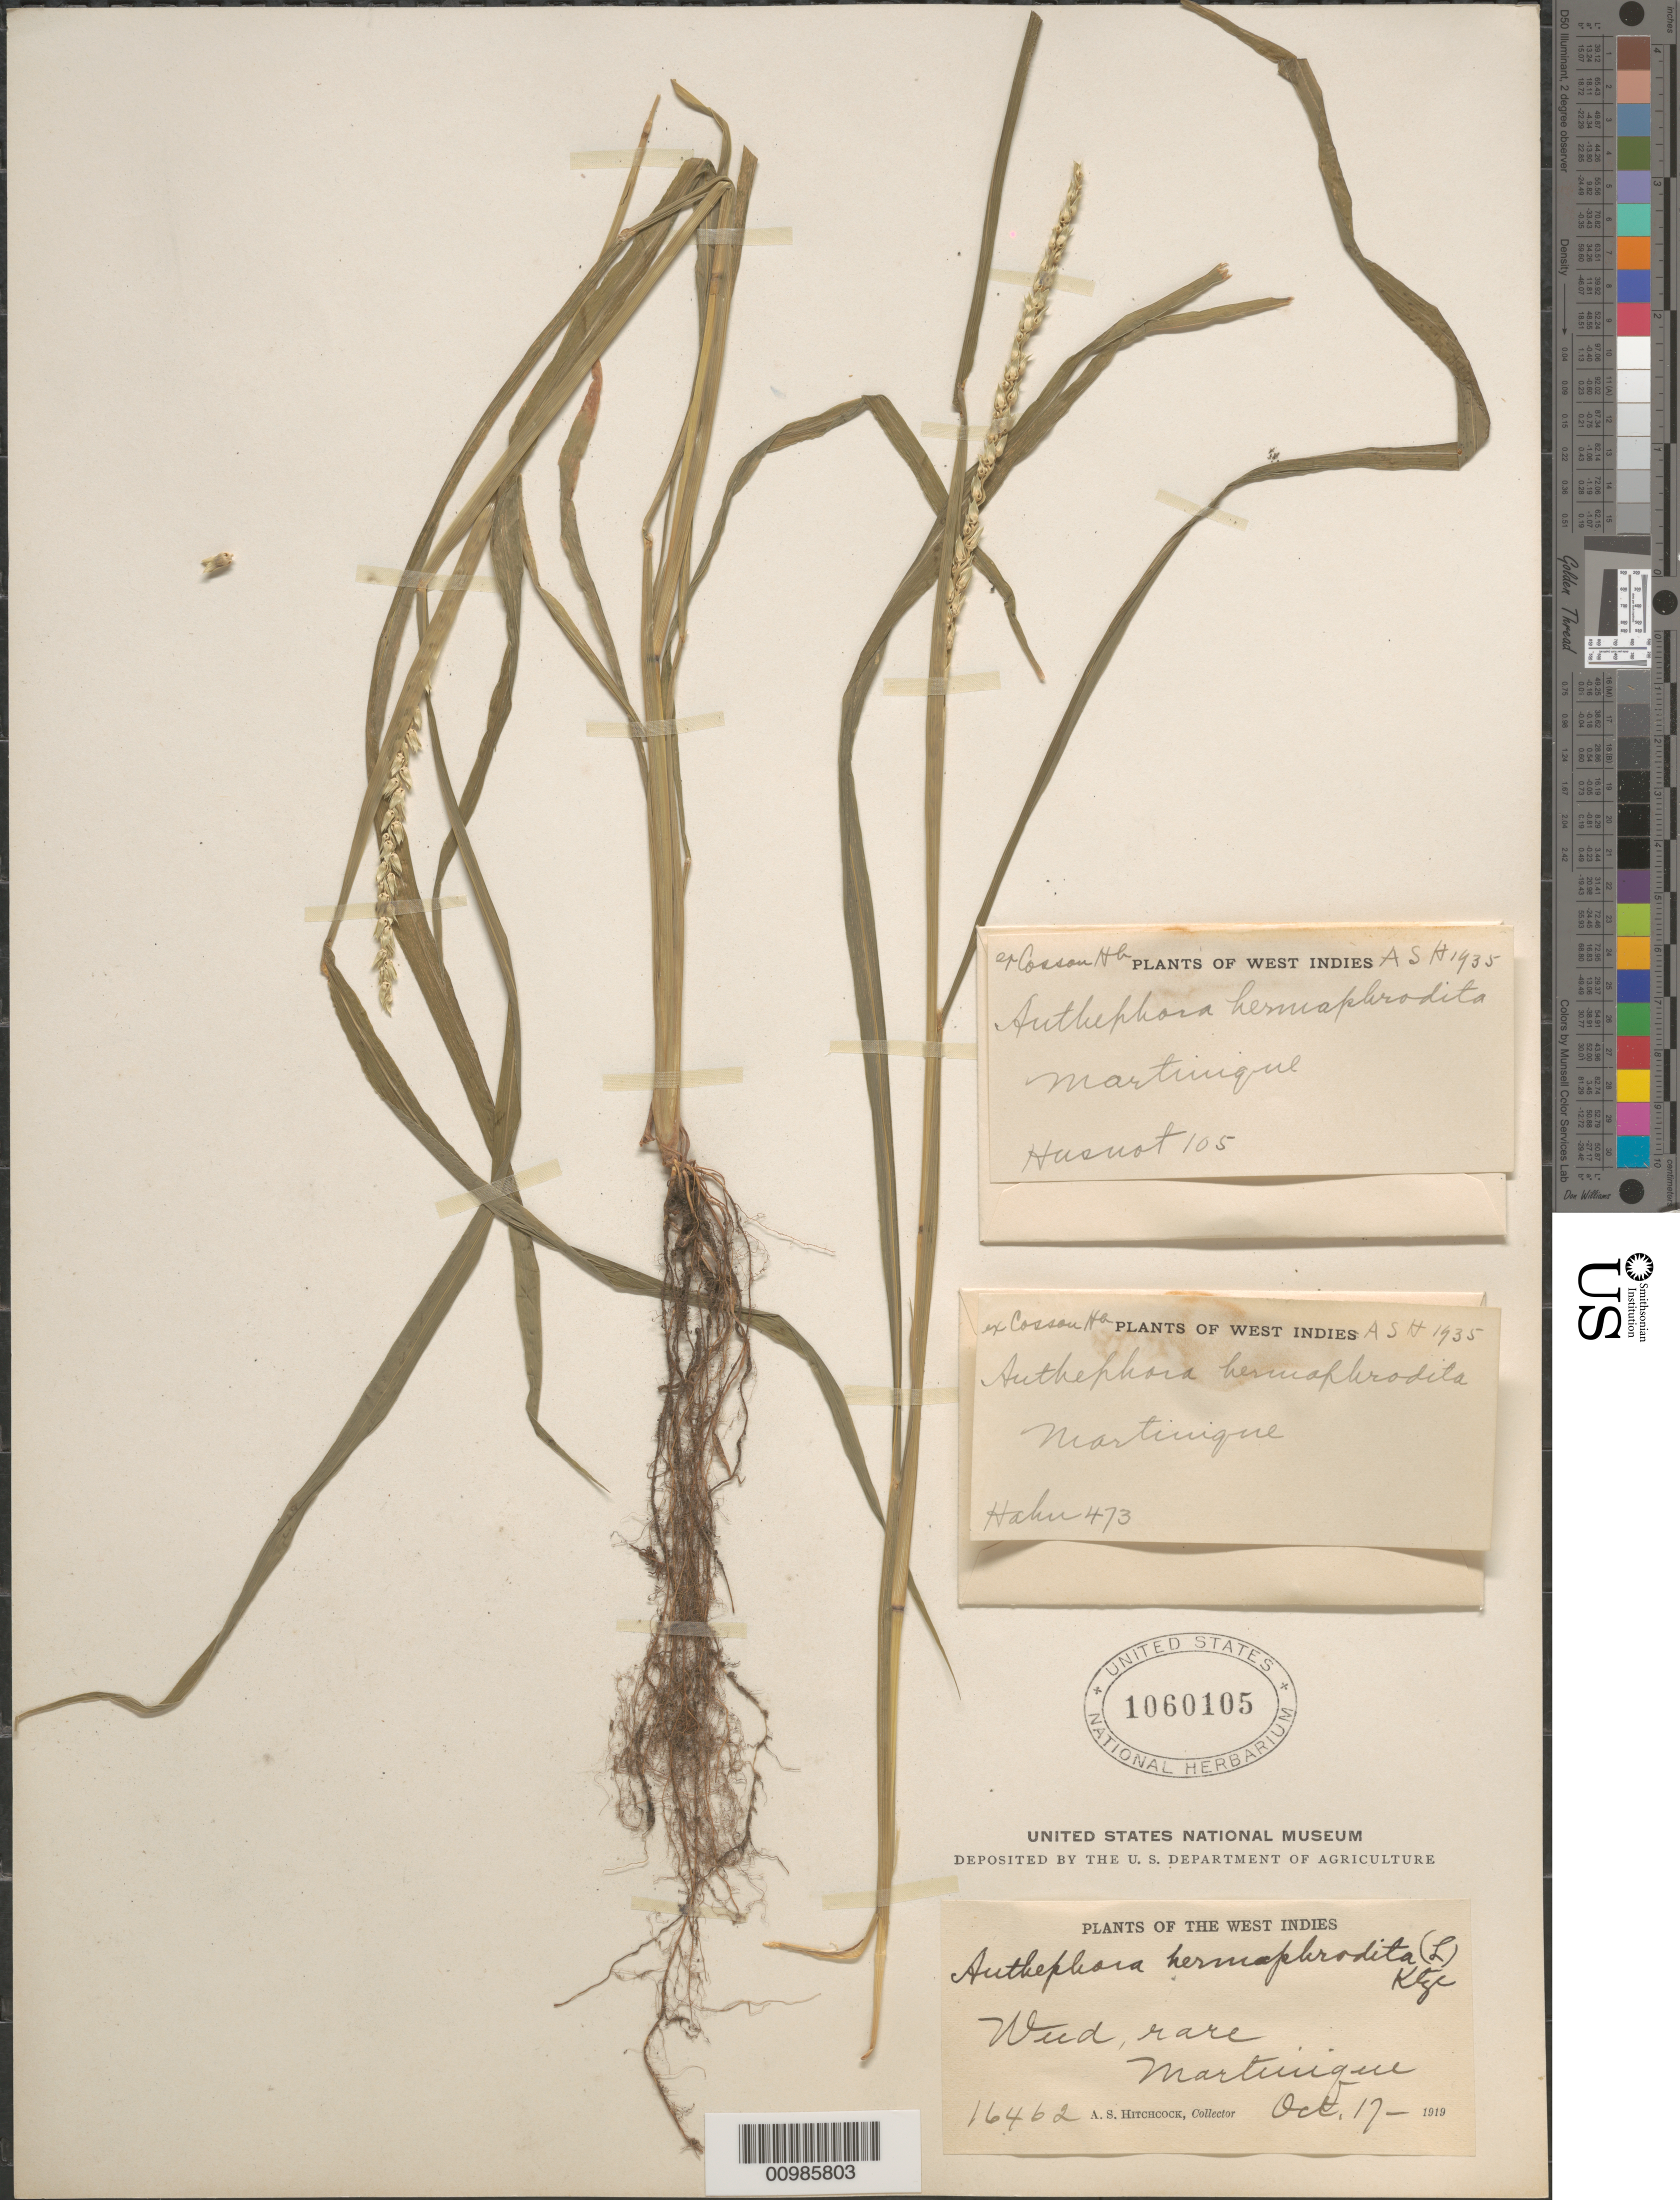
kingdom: Plantae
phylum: Tracheophyta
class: Liliopsida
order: Poales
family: Poaceae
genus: Anthephora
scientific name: Anthephora hermaphrodita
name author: (L.) Kuntze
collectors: A. S. Hitchcock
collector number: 16462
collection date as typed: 17 Oct 1919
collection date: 1919-10-17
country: Martinique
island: Martinique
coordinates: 0 N, 0 E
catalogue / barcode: US 1060105